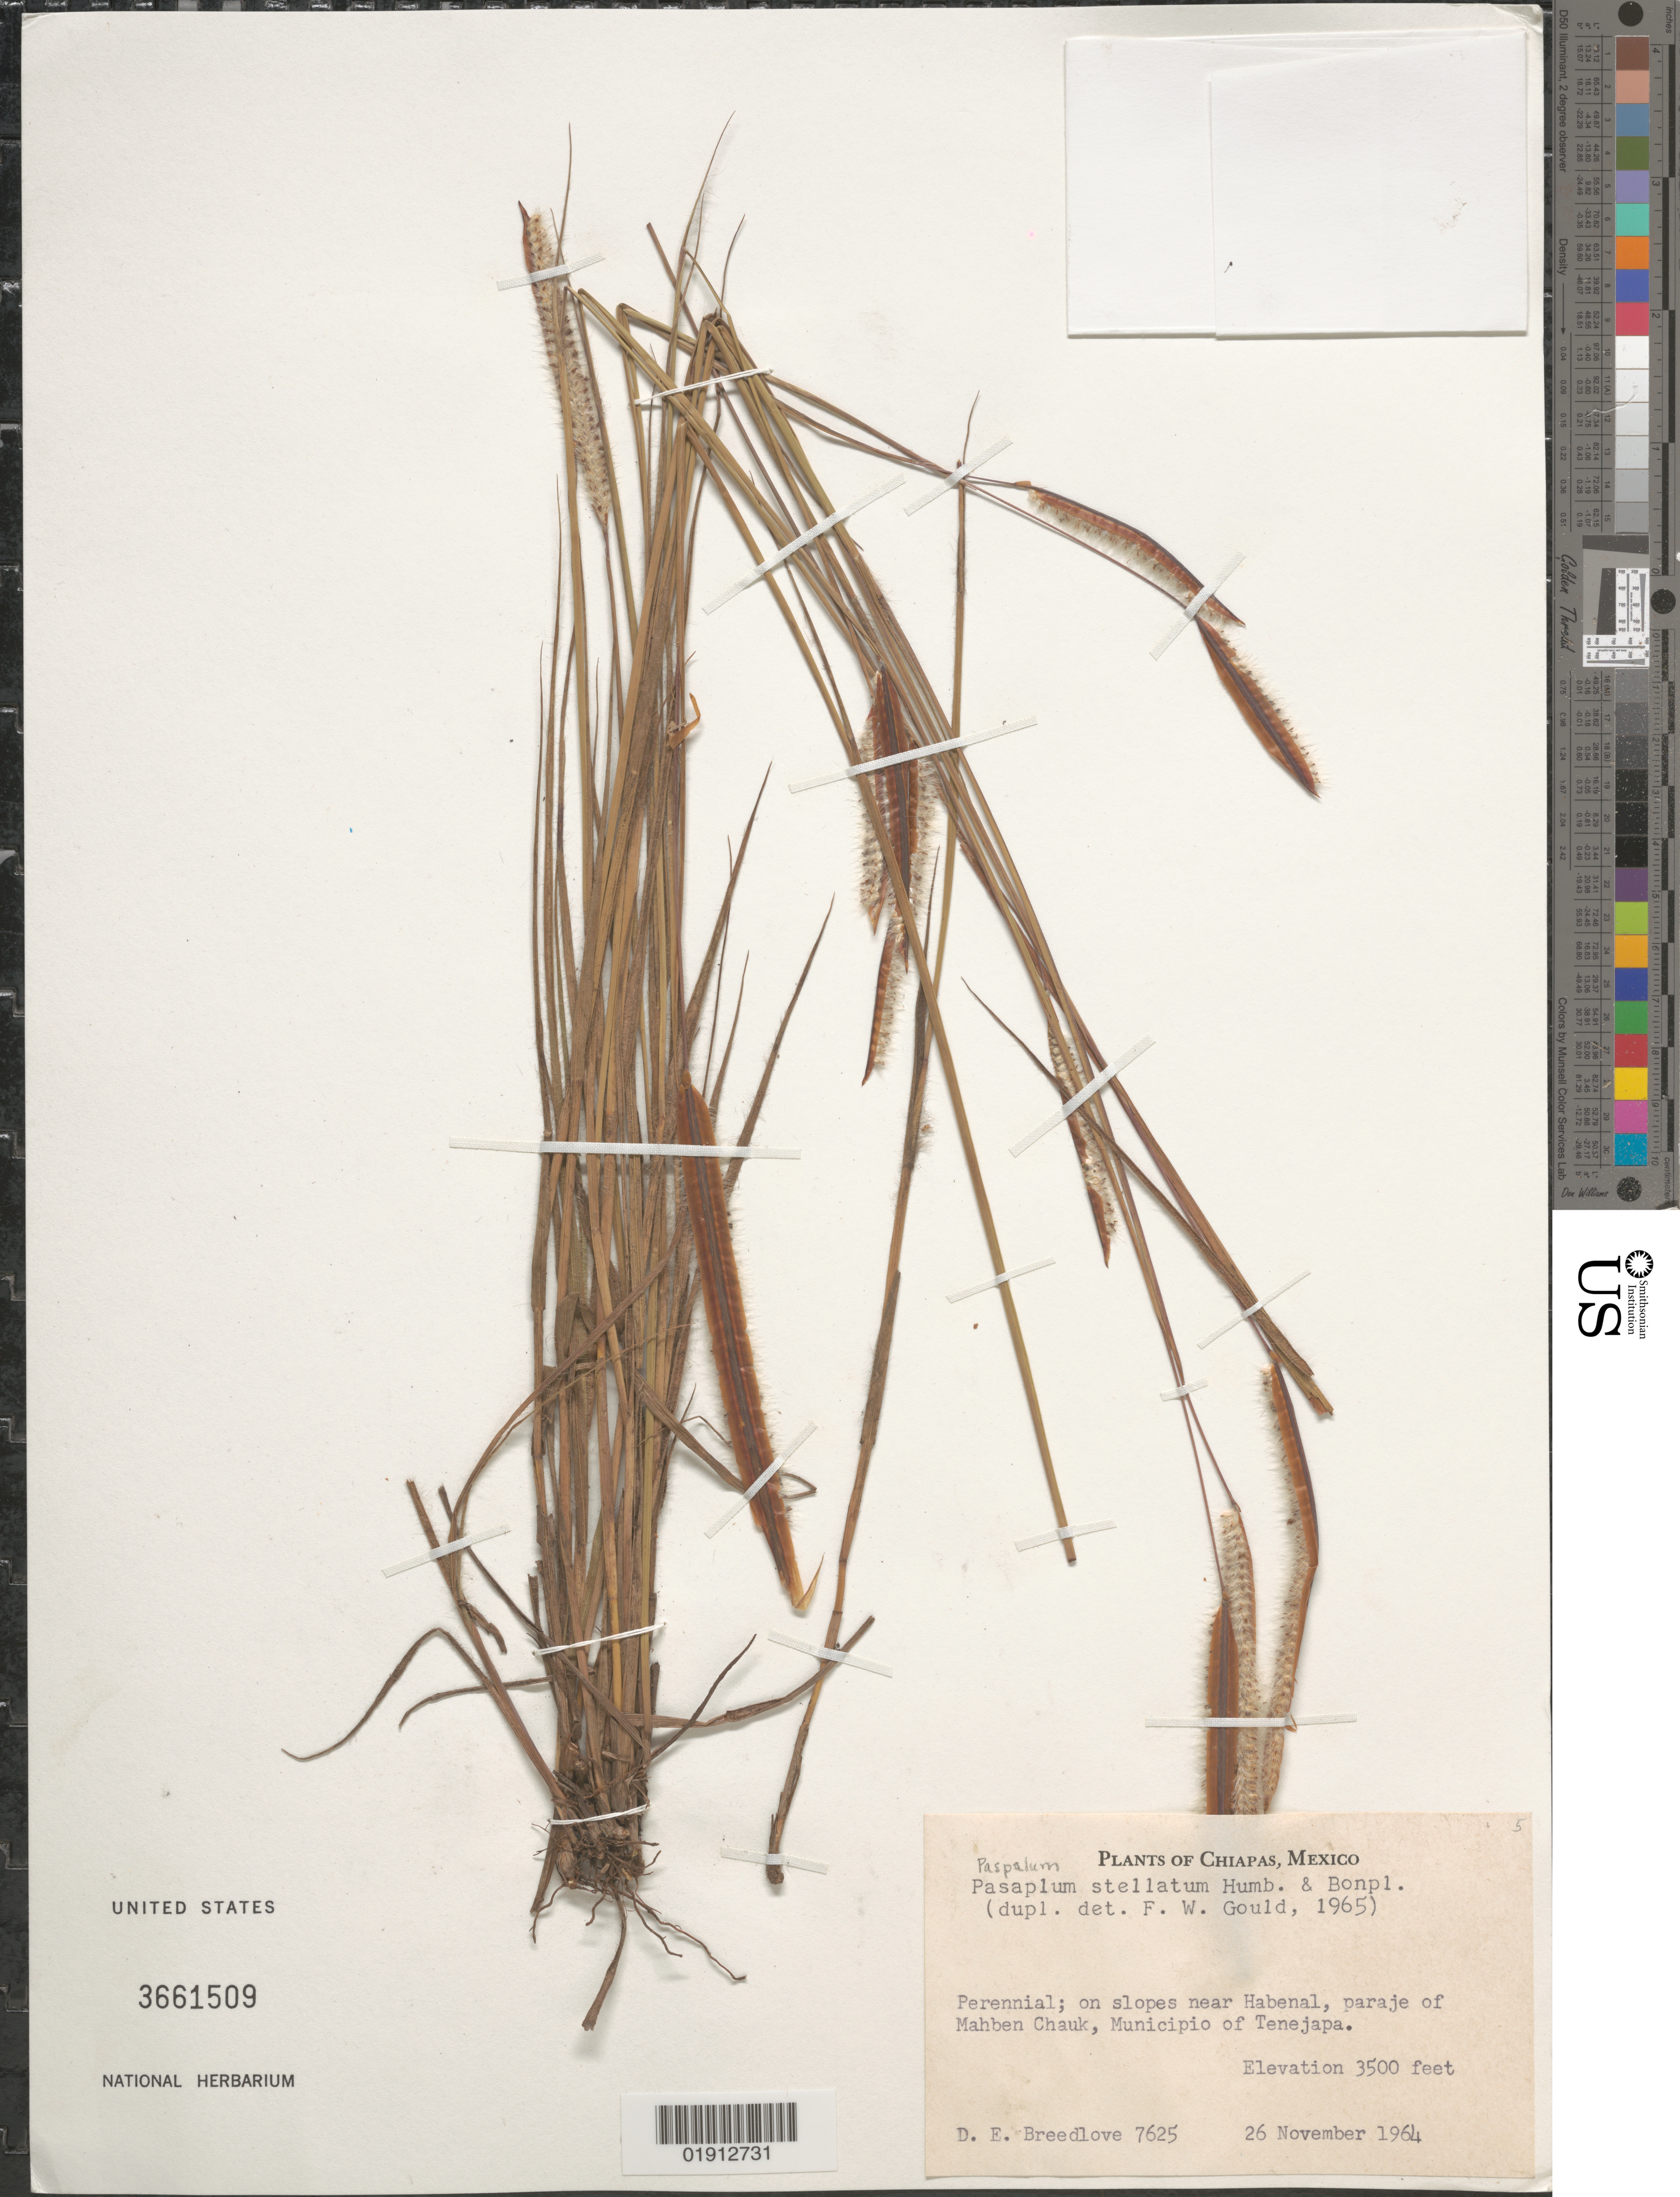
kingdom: Plantae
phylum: Tracheophyta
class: Liliopsida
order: Poales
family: Poaceae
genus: Paspalum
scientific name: Paspalum stellatum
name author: Humb. & Bonpl. ex Flüggé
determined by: Gould, F. W.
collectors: D. E. Breedlove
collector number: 7625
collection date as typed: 26 Nov 1964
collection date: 1964-11-26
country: Mexico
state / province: Chiapas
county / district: Tenejapa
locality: Near Habenal, paraje Mahben Chauk, Municipio of Tenejapa, Chiapas.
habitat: On slopes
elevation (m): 1067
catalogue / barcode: US 3661509